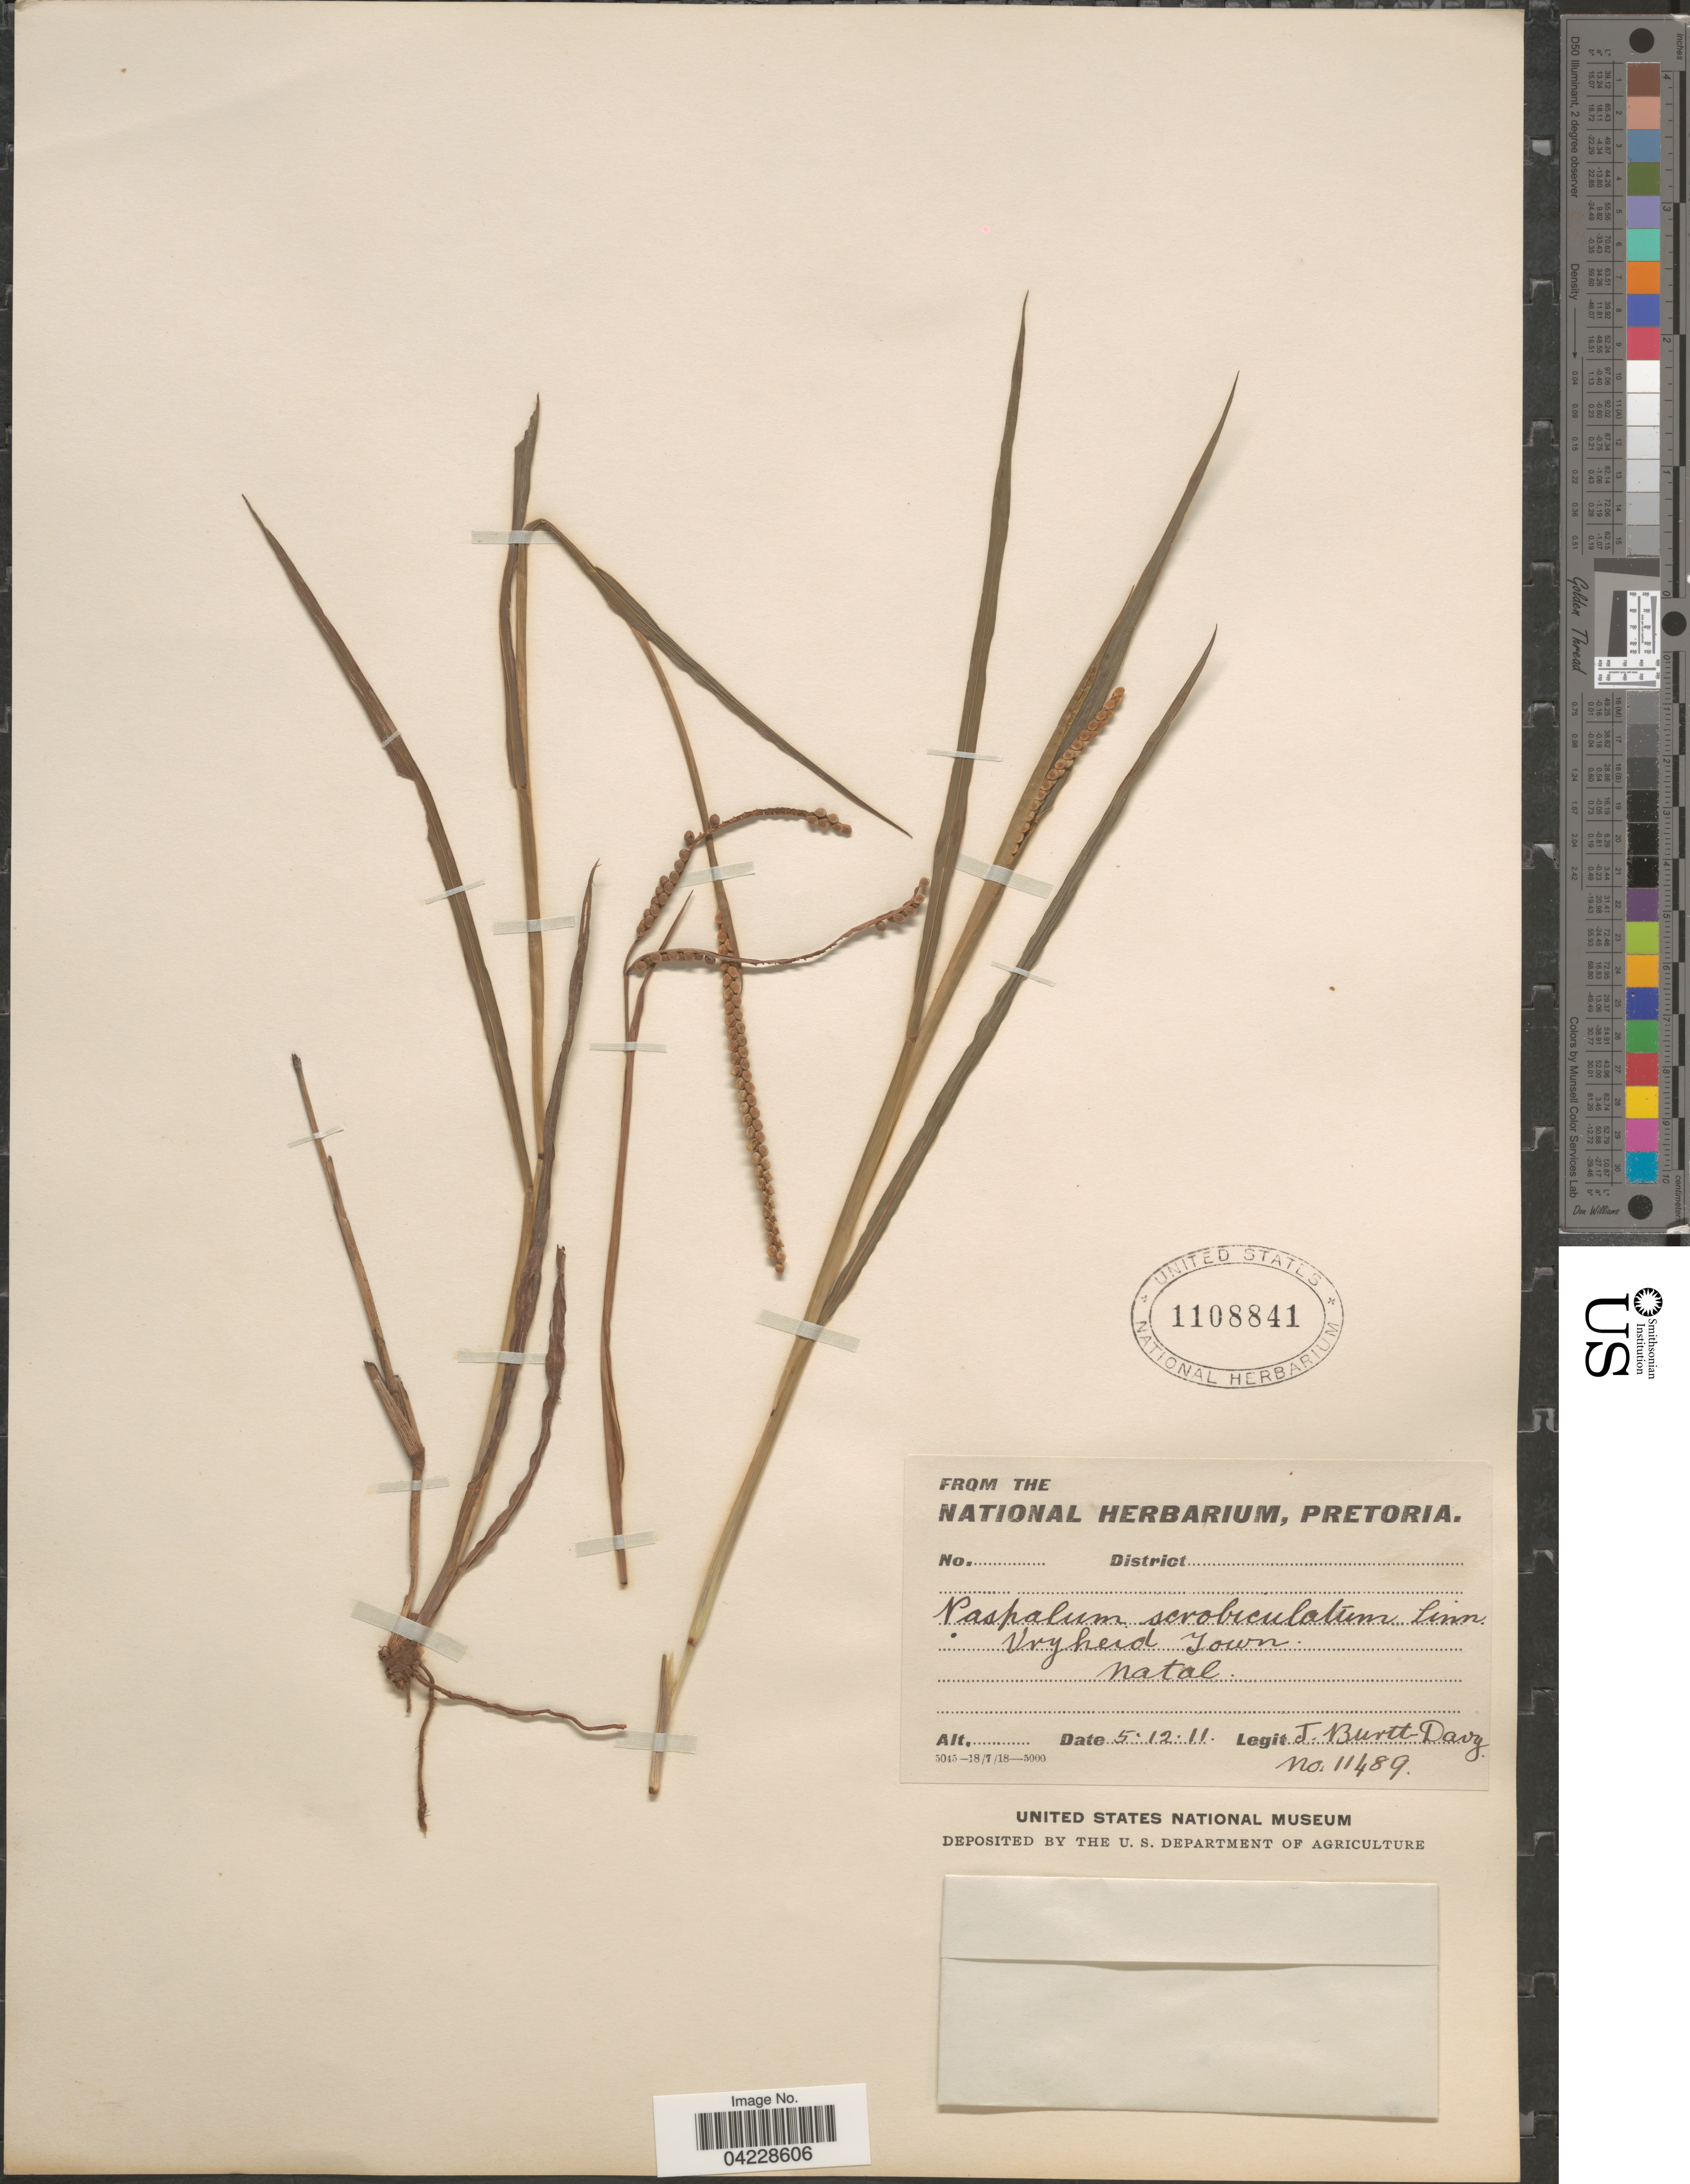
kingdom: Plantae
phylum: Tracheophyta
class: Liliopsida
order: Poales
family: Poaceae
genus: Paspalum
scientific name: Paspalum scrobiculatum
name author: L.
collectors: J. Burtt Davy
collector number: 11489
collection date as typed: Transcribed d/m/y: 5/12/11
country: South Africa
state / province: KwaZulu-Natal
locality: Vryheid Town. Natal.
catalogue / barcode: US 1108841